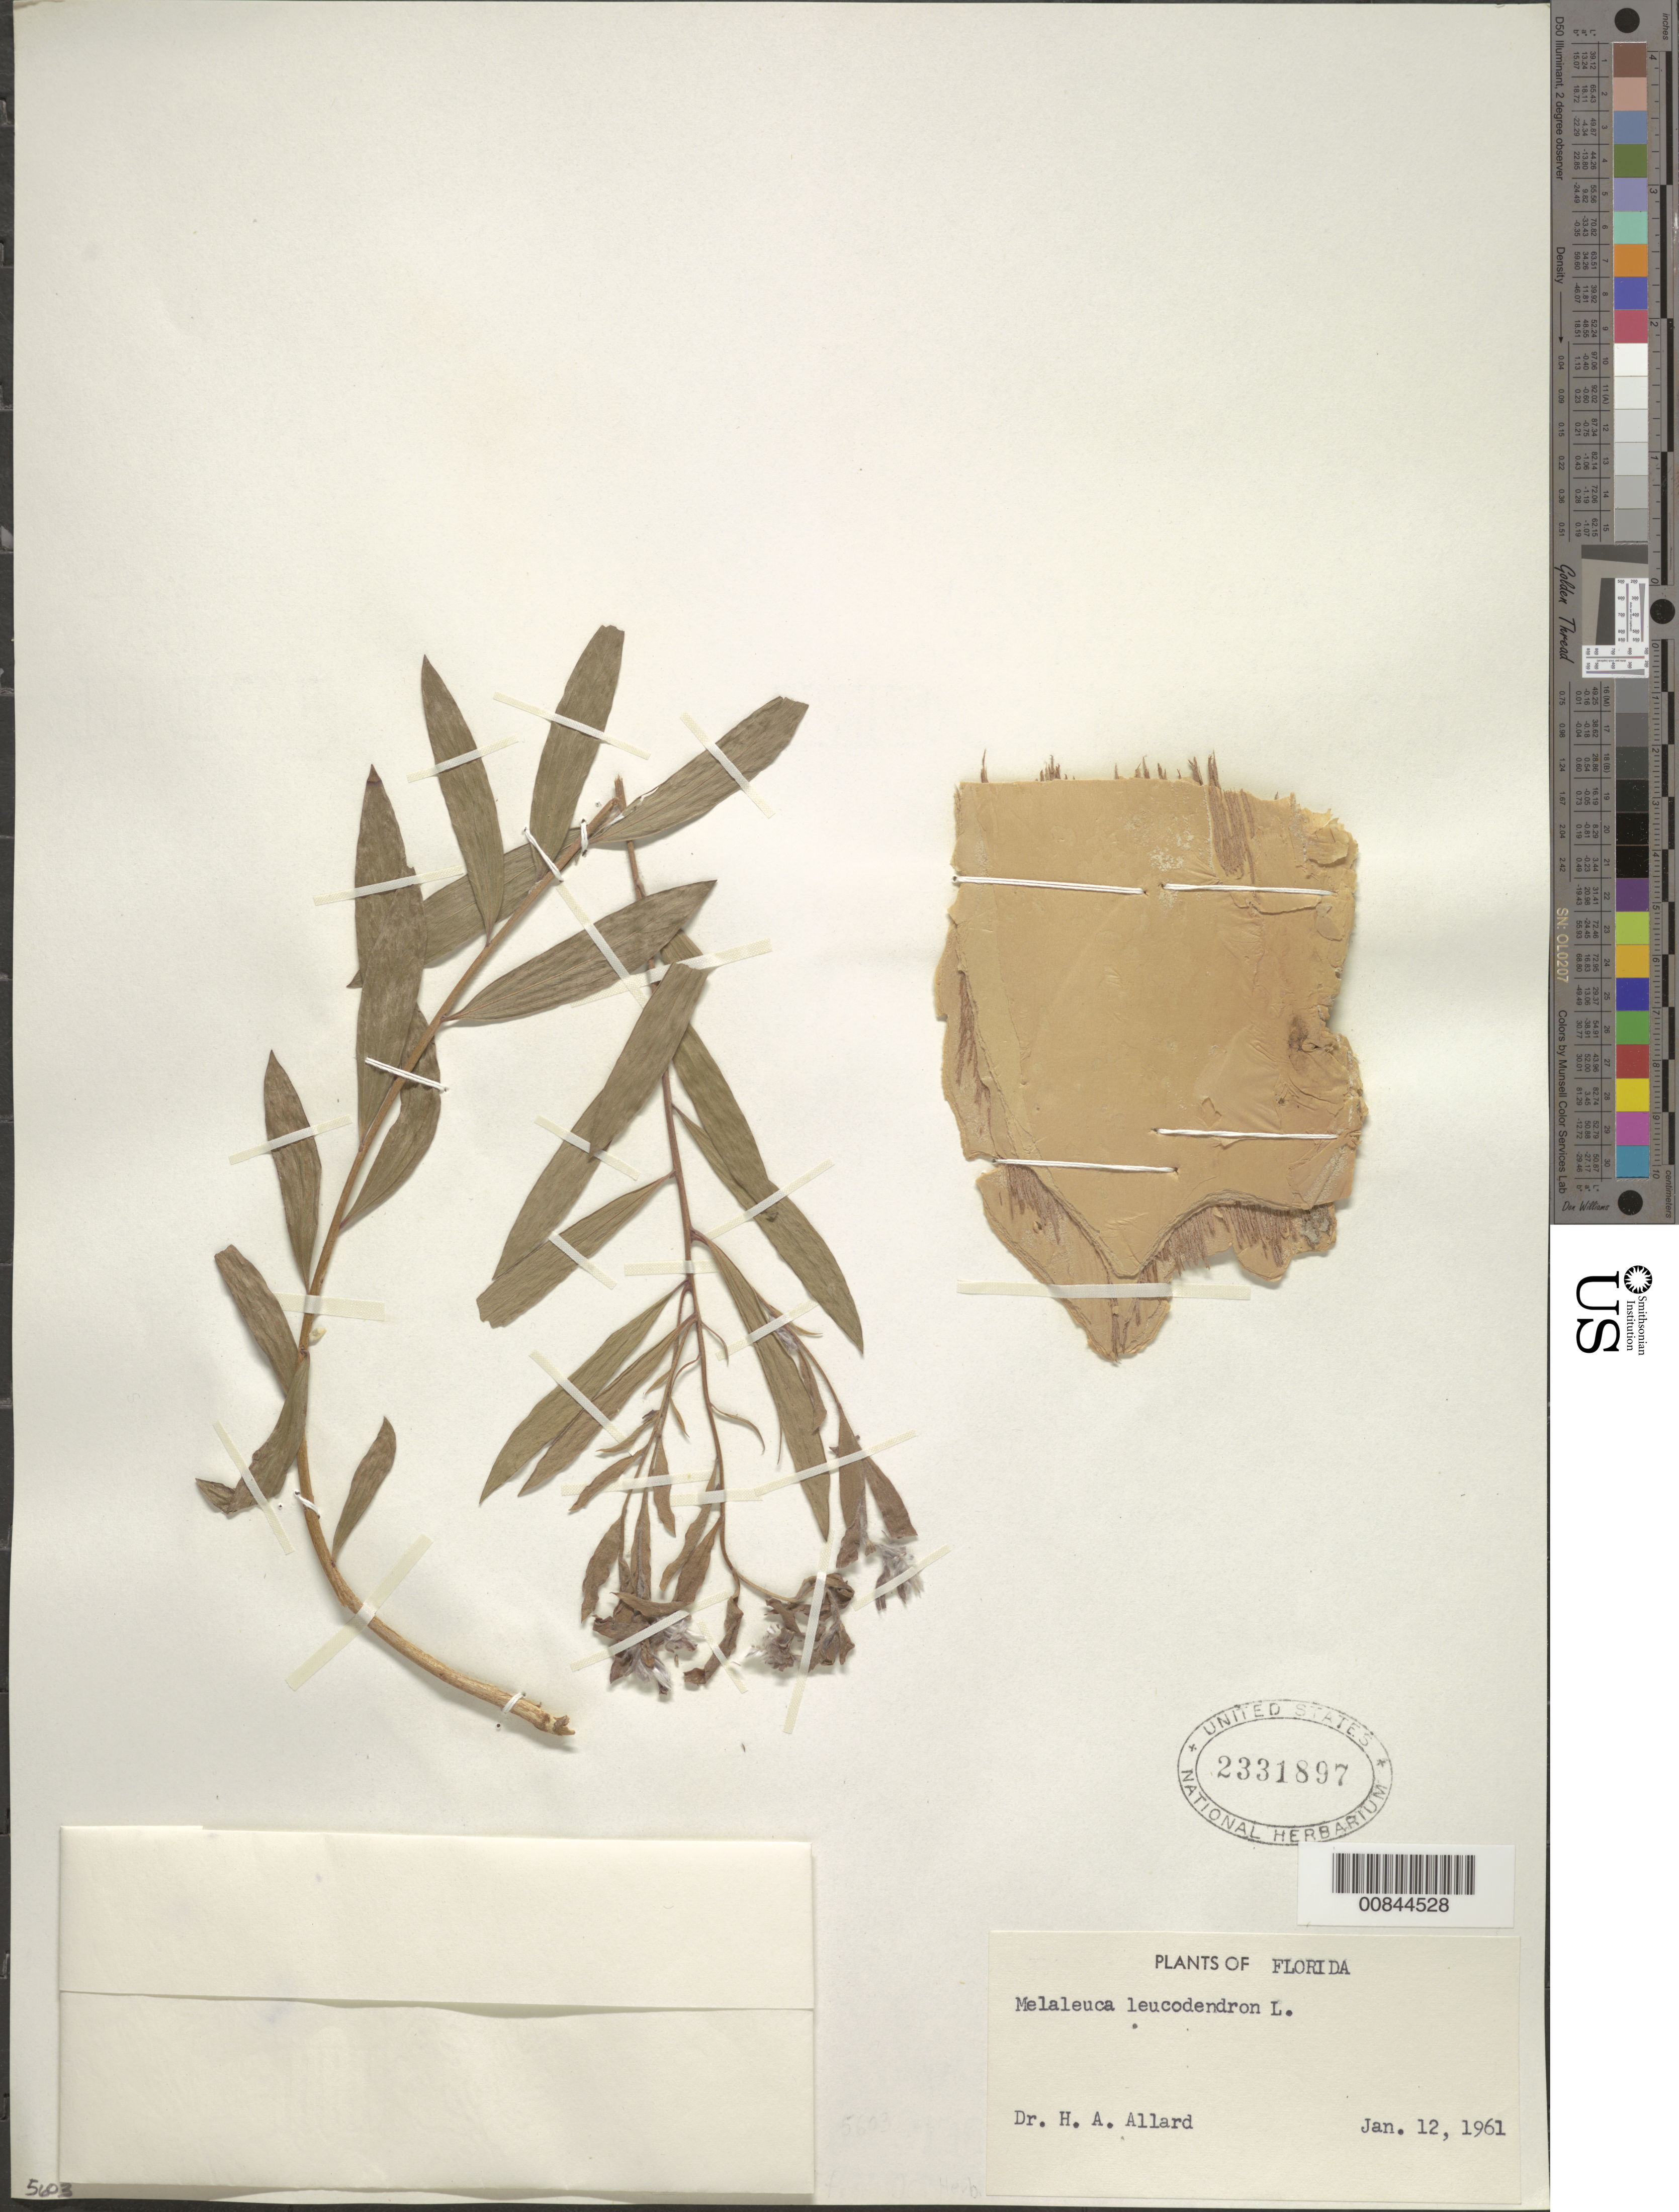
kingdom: Plantae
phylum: Tracheophyta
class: Magnoliopsida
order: Myrtales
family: Myrtaceae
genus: Melaleuca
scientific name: Melaleuca leucadendra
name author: (L.) L.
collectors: H. A. Allard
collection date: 1961-01-12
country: United States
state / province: Florida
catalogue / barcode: US 2331897